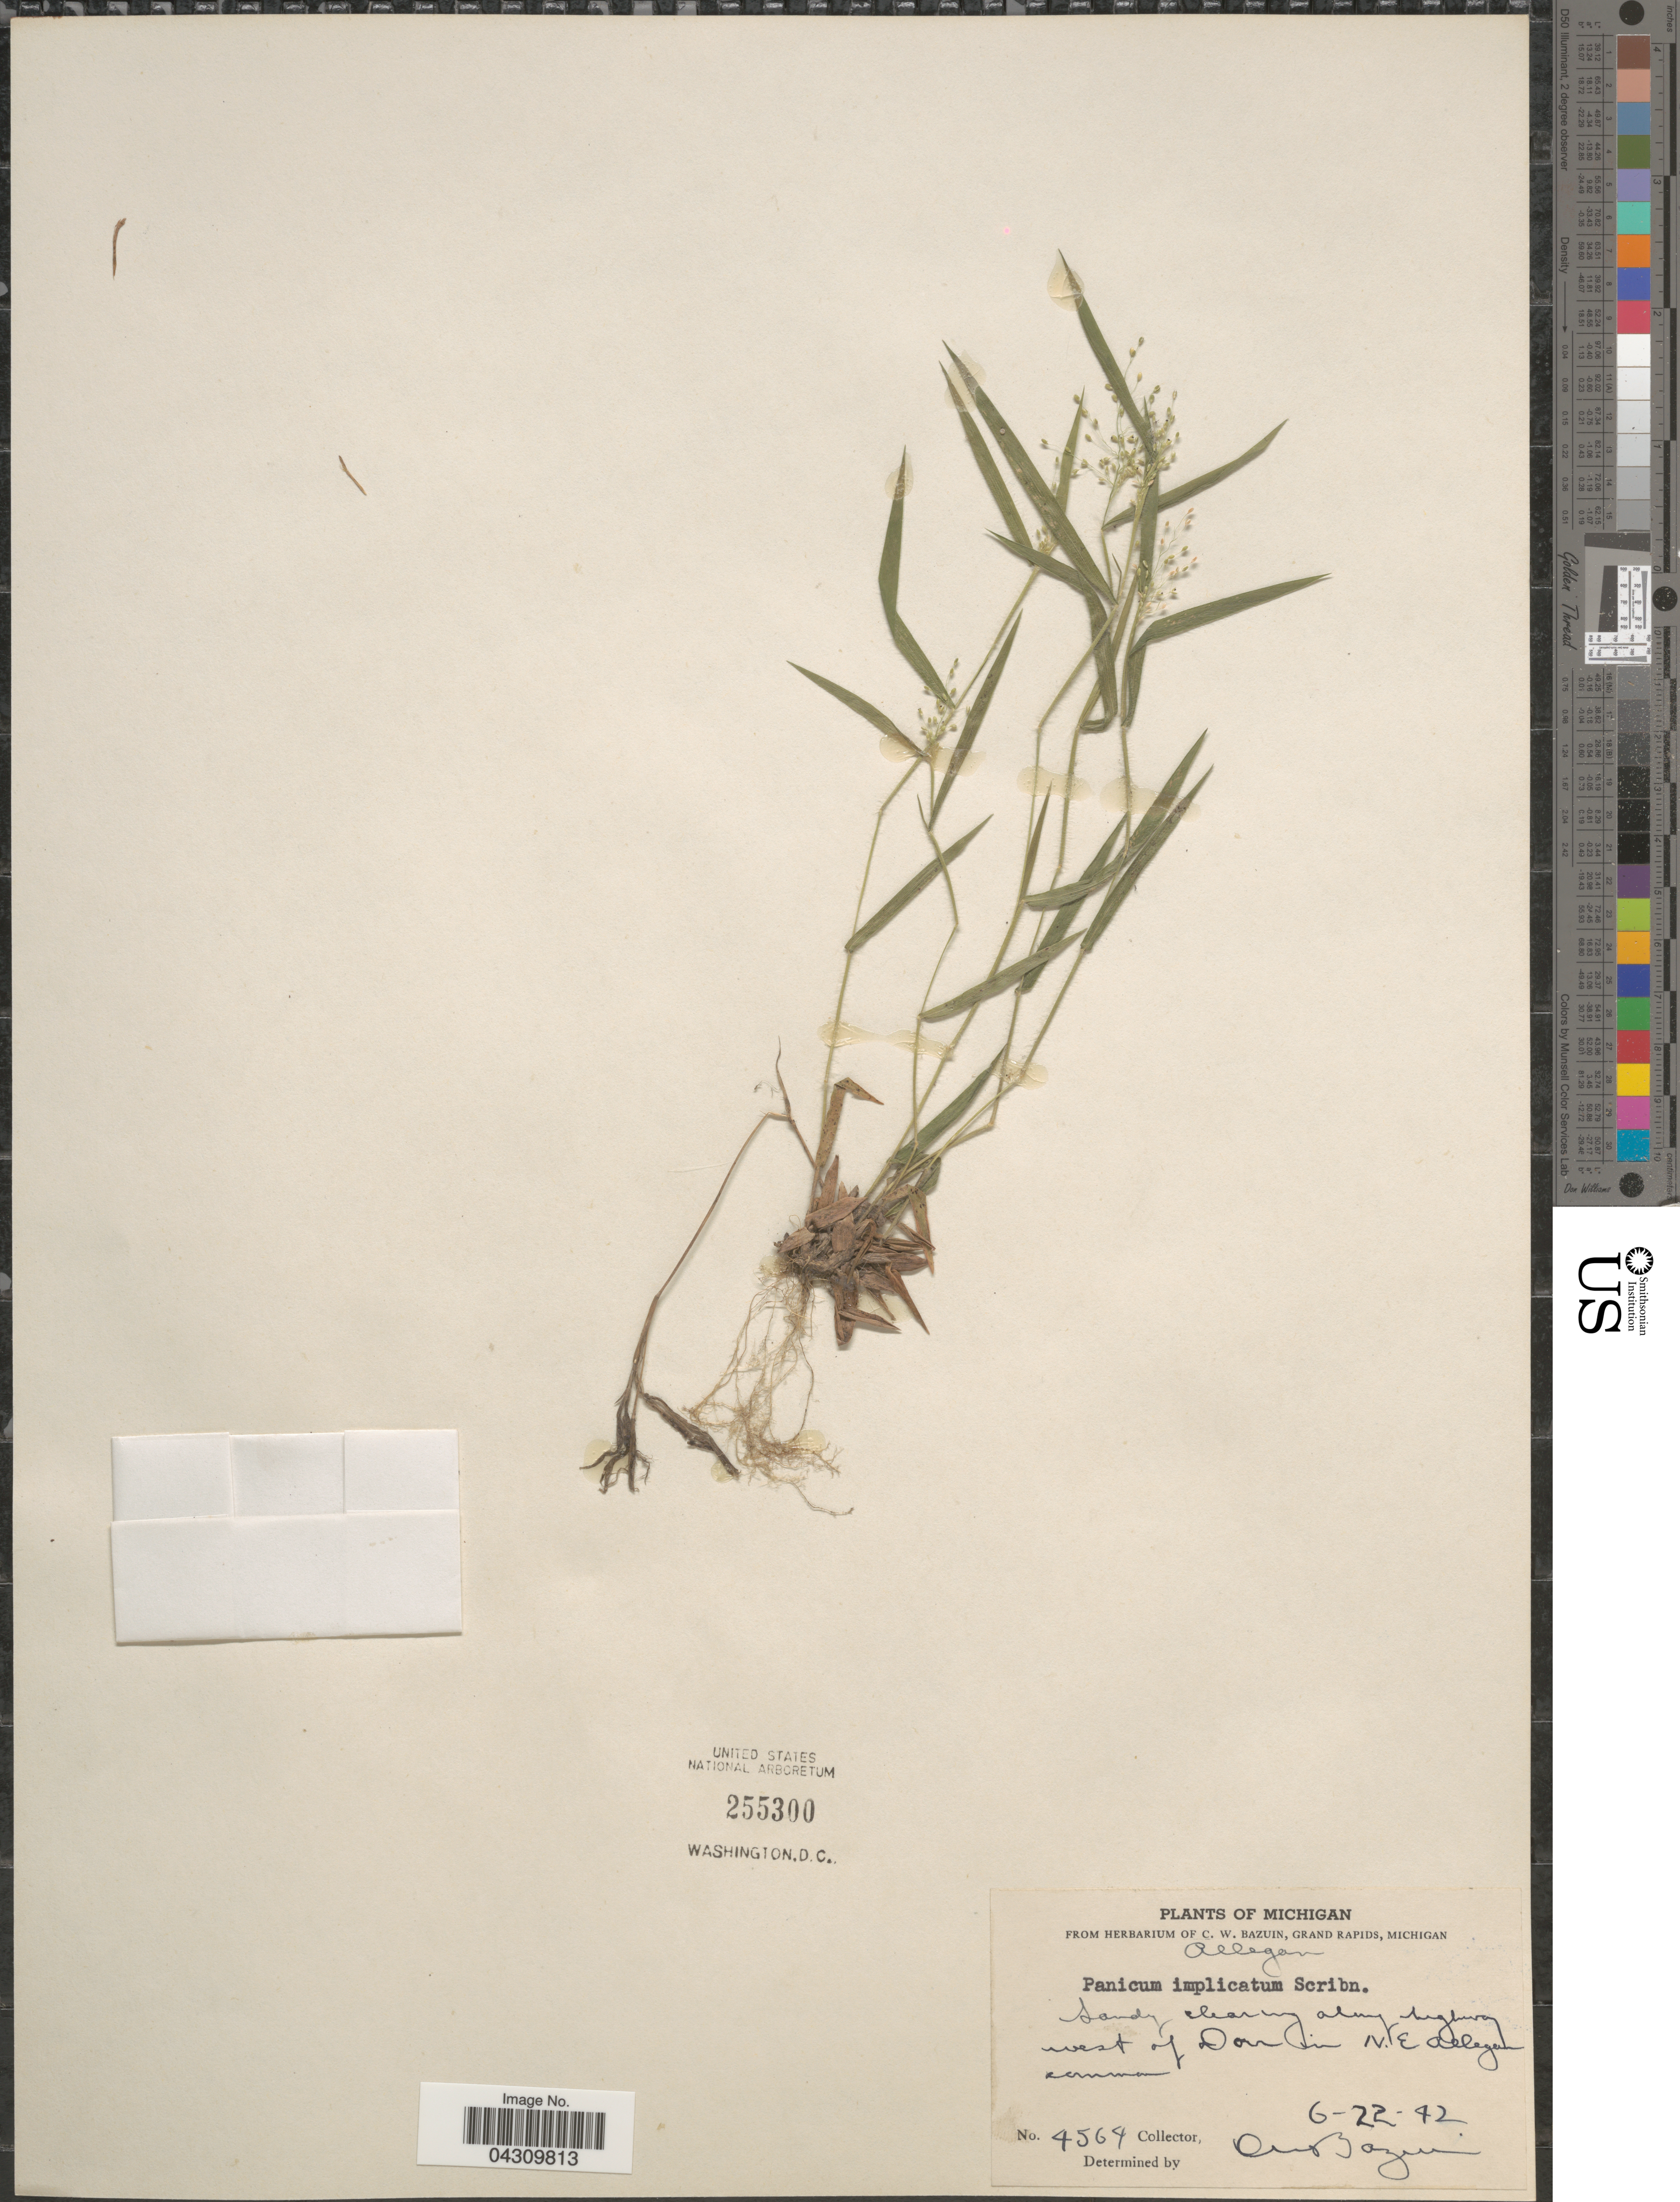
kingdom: Plantae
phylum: Tracheophyta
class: Liliopsida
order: Poales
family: Poaceae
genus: Dichanthelium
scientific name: Dichanthelium acuminatum var. acuminatum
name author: (Sw.) Gould & C.A. Clark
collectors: C. Bazuin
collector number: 4564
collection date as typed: Transcribed d/m/y: 22/6/42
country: United States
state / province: Michigan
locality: Allegan. Sandy clearing along highway west of Dorr in N.E Allegan.